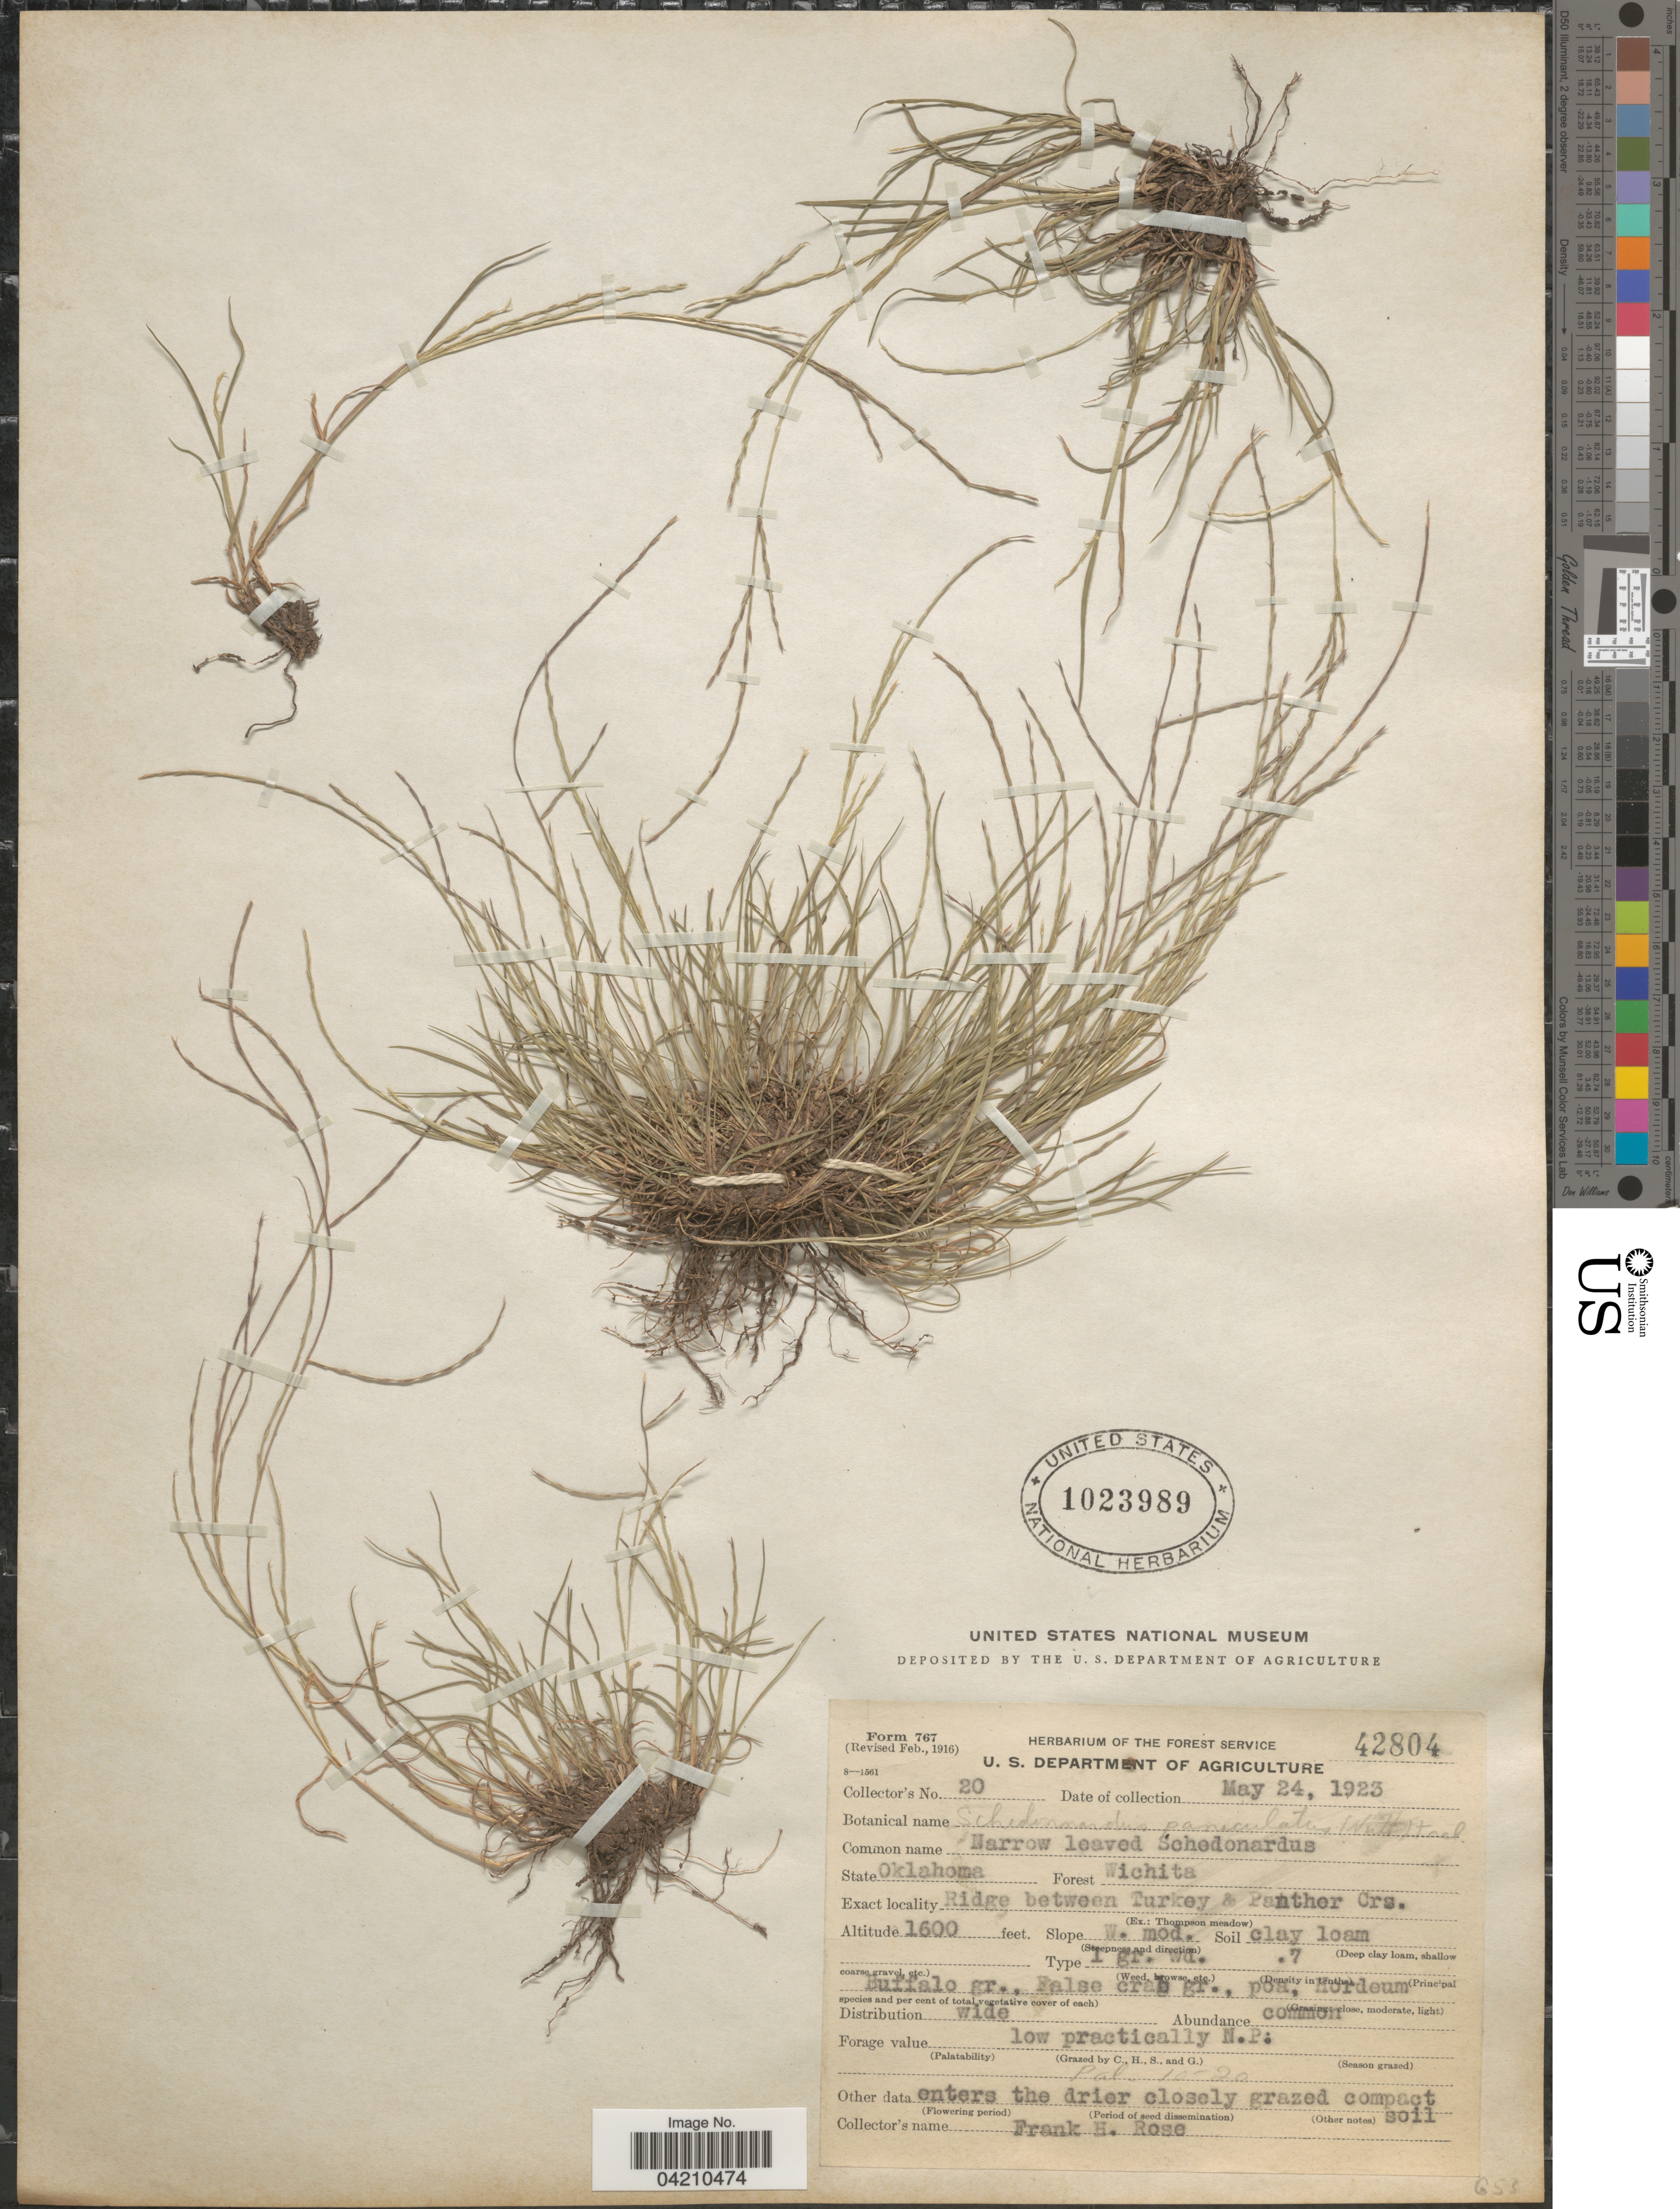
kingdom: Plantae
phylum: Tracheophyta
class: Liliopsida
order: Poales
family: Poaceae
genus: Muhlenbergia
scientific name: Muhlenbergia paniculata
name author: (Nutt.) Columbus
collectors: F. H. Rose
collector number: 20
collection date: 1923-05-24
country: United States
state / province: Oklahoma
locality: Forest Wichita. Ridge between Turkey & Panther Crs. Slope W. mod.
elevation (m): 488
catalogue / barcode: US 1023989